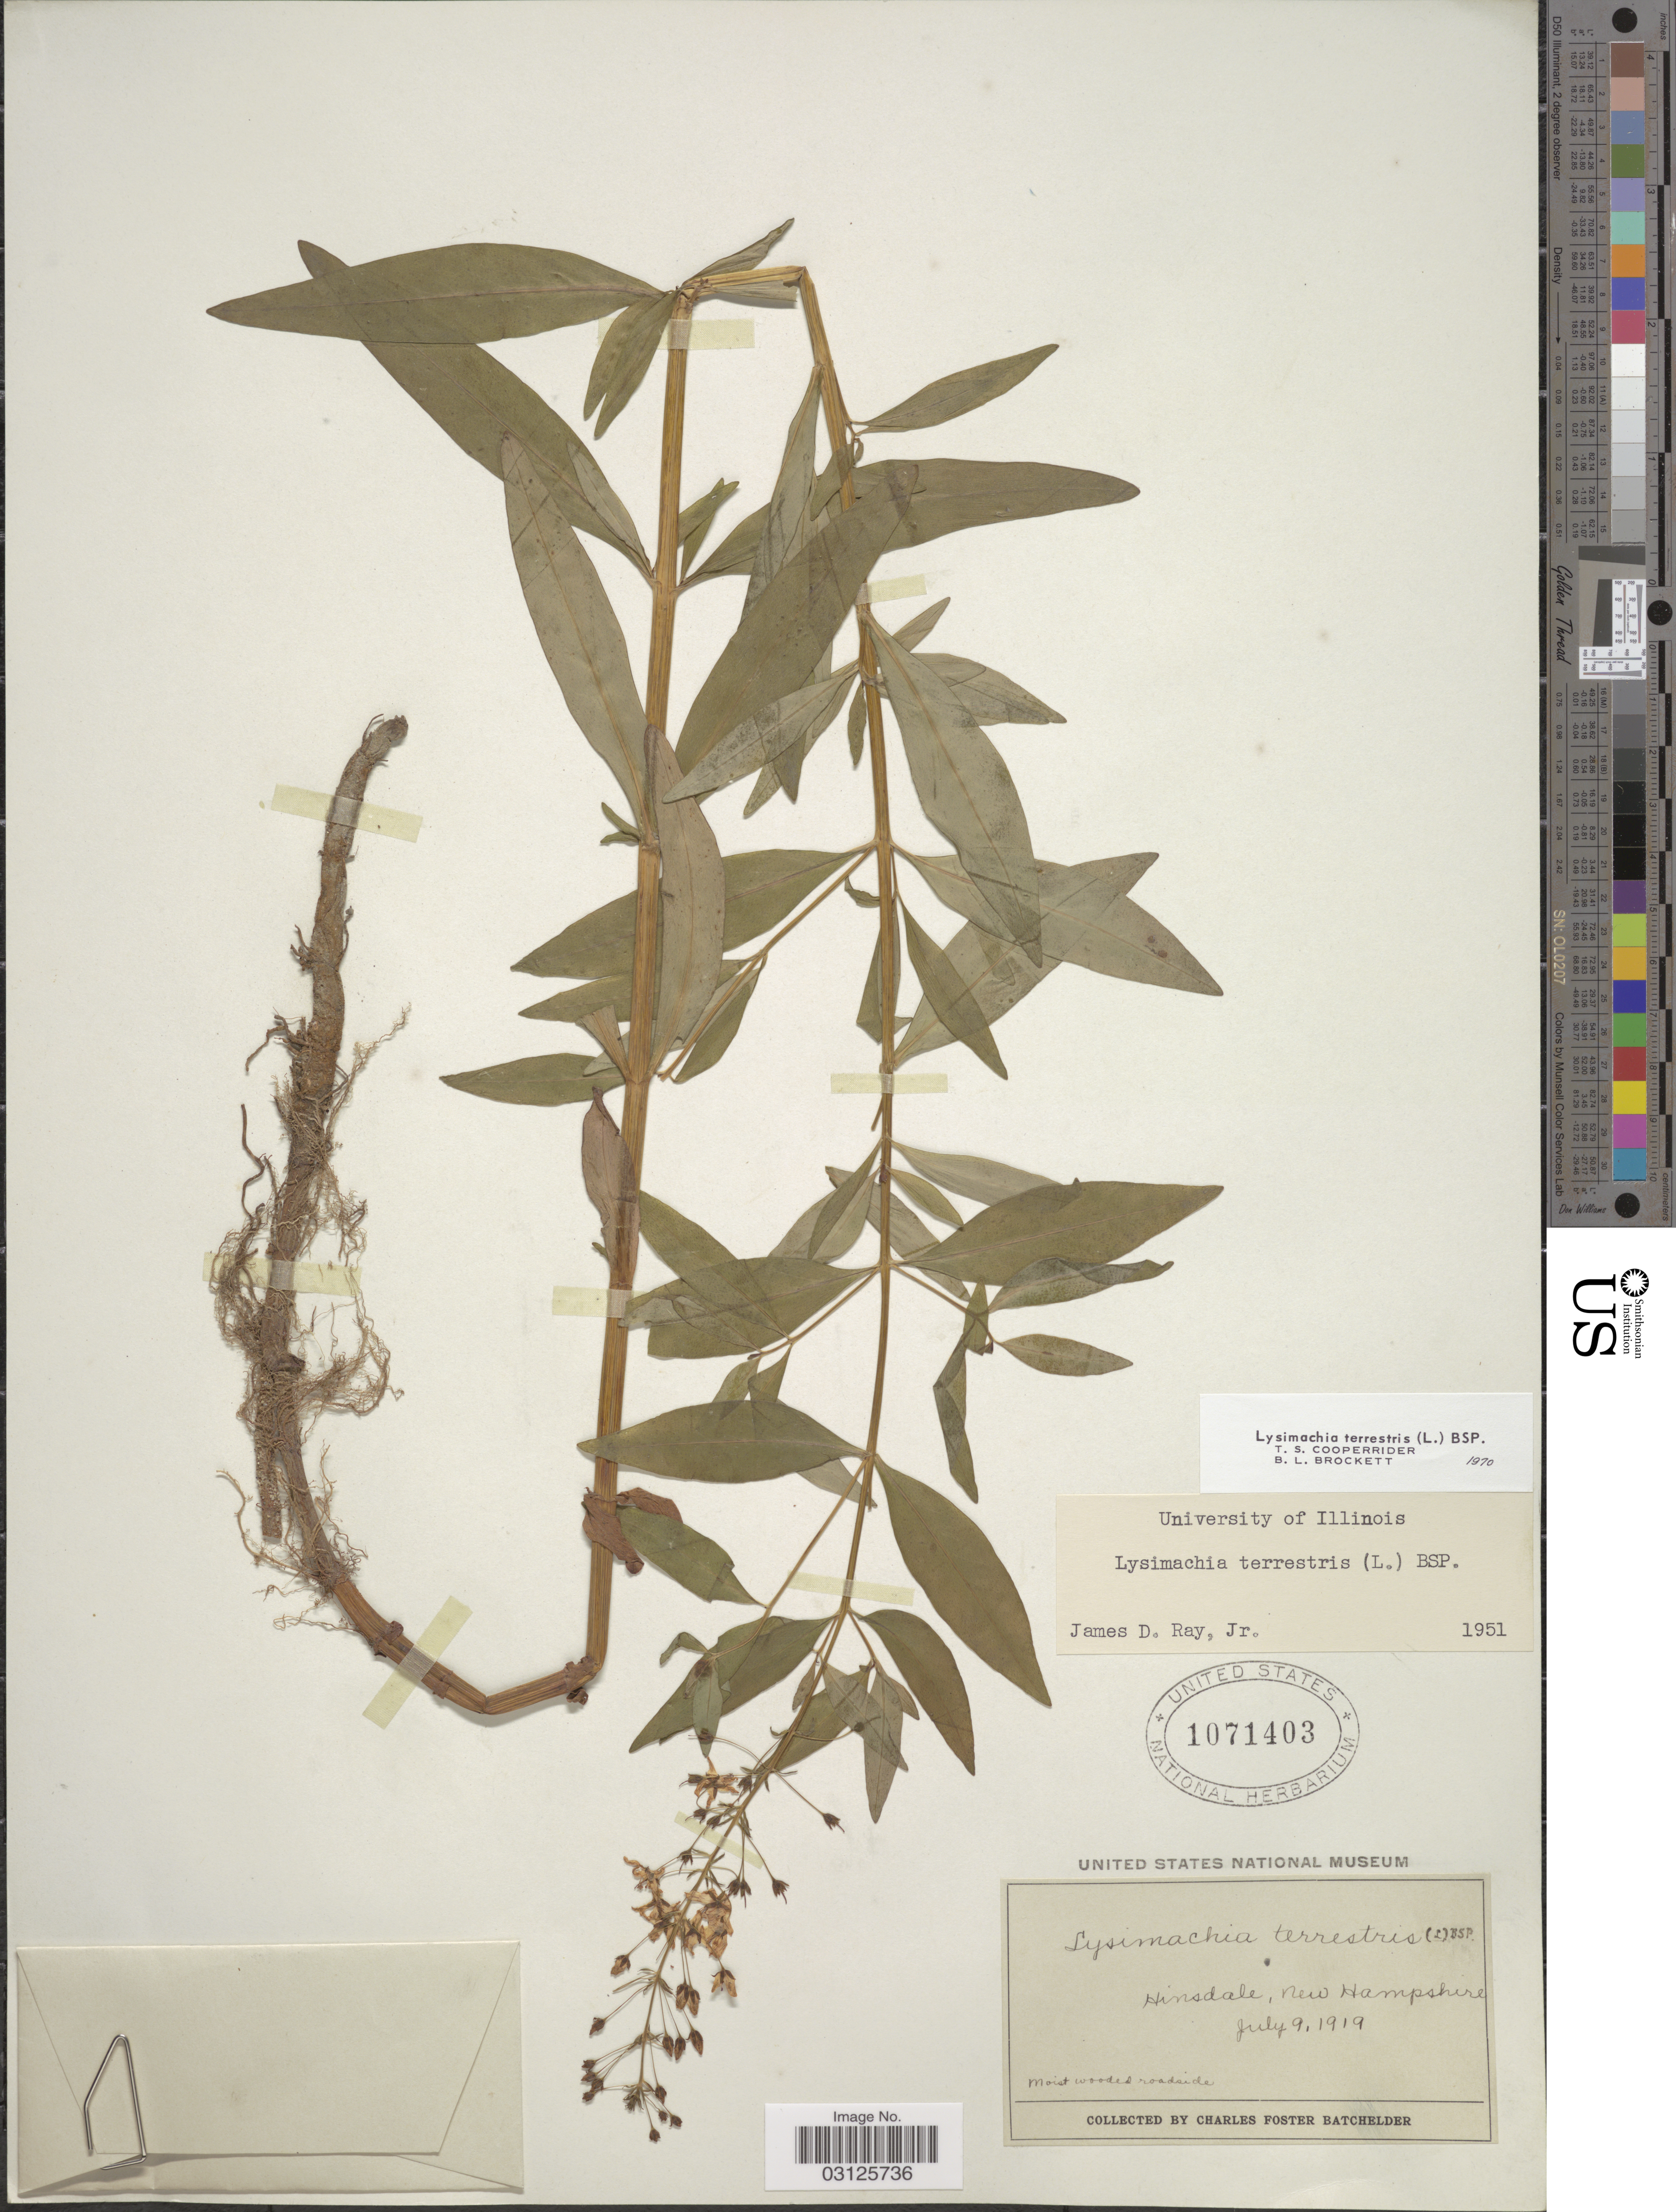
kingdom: Plantae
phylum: Tracheophyta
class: Magnoliopsida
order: Ericales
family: Primulaceae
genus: Lysimachia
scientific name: Lysimachia terrestris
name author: (L.) Britton, Stearns & Poggenb.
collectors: C. Batchelder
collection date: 1919-07-09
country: United States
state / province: New Hampshire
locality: Hinsdale.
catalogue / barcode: US 1071403